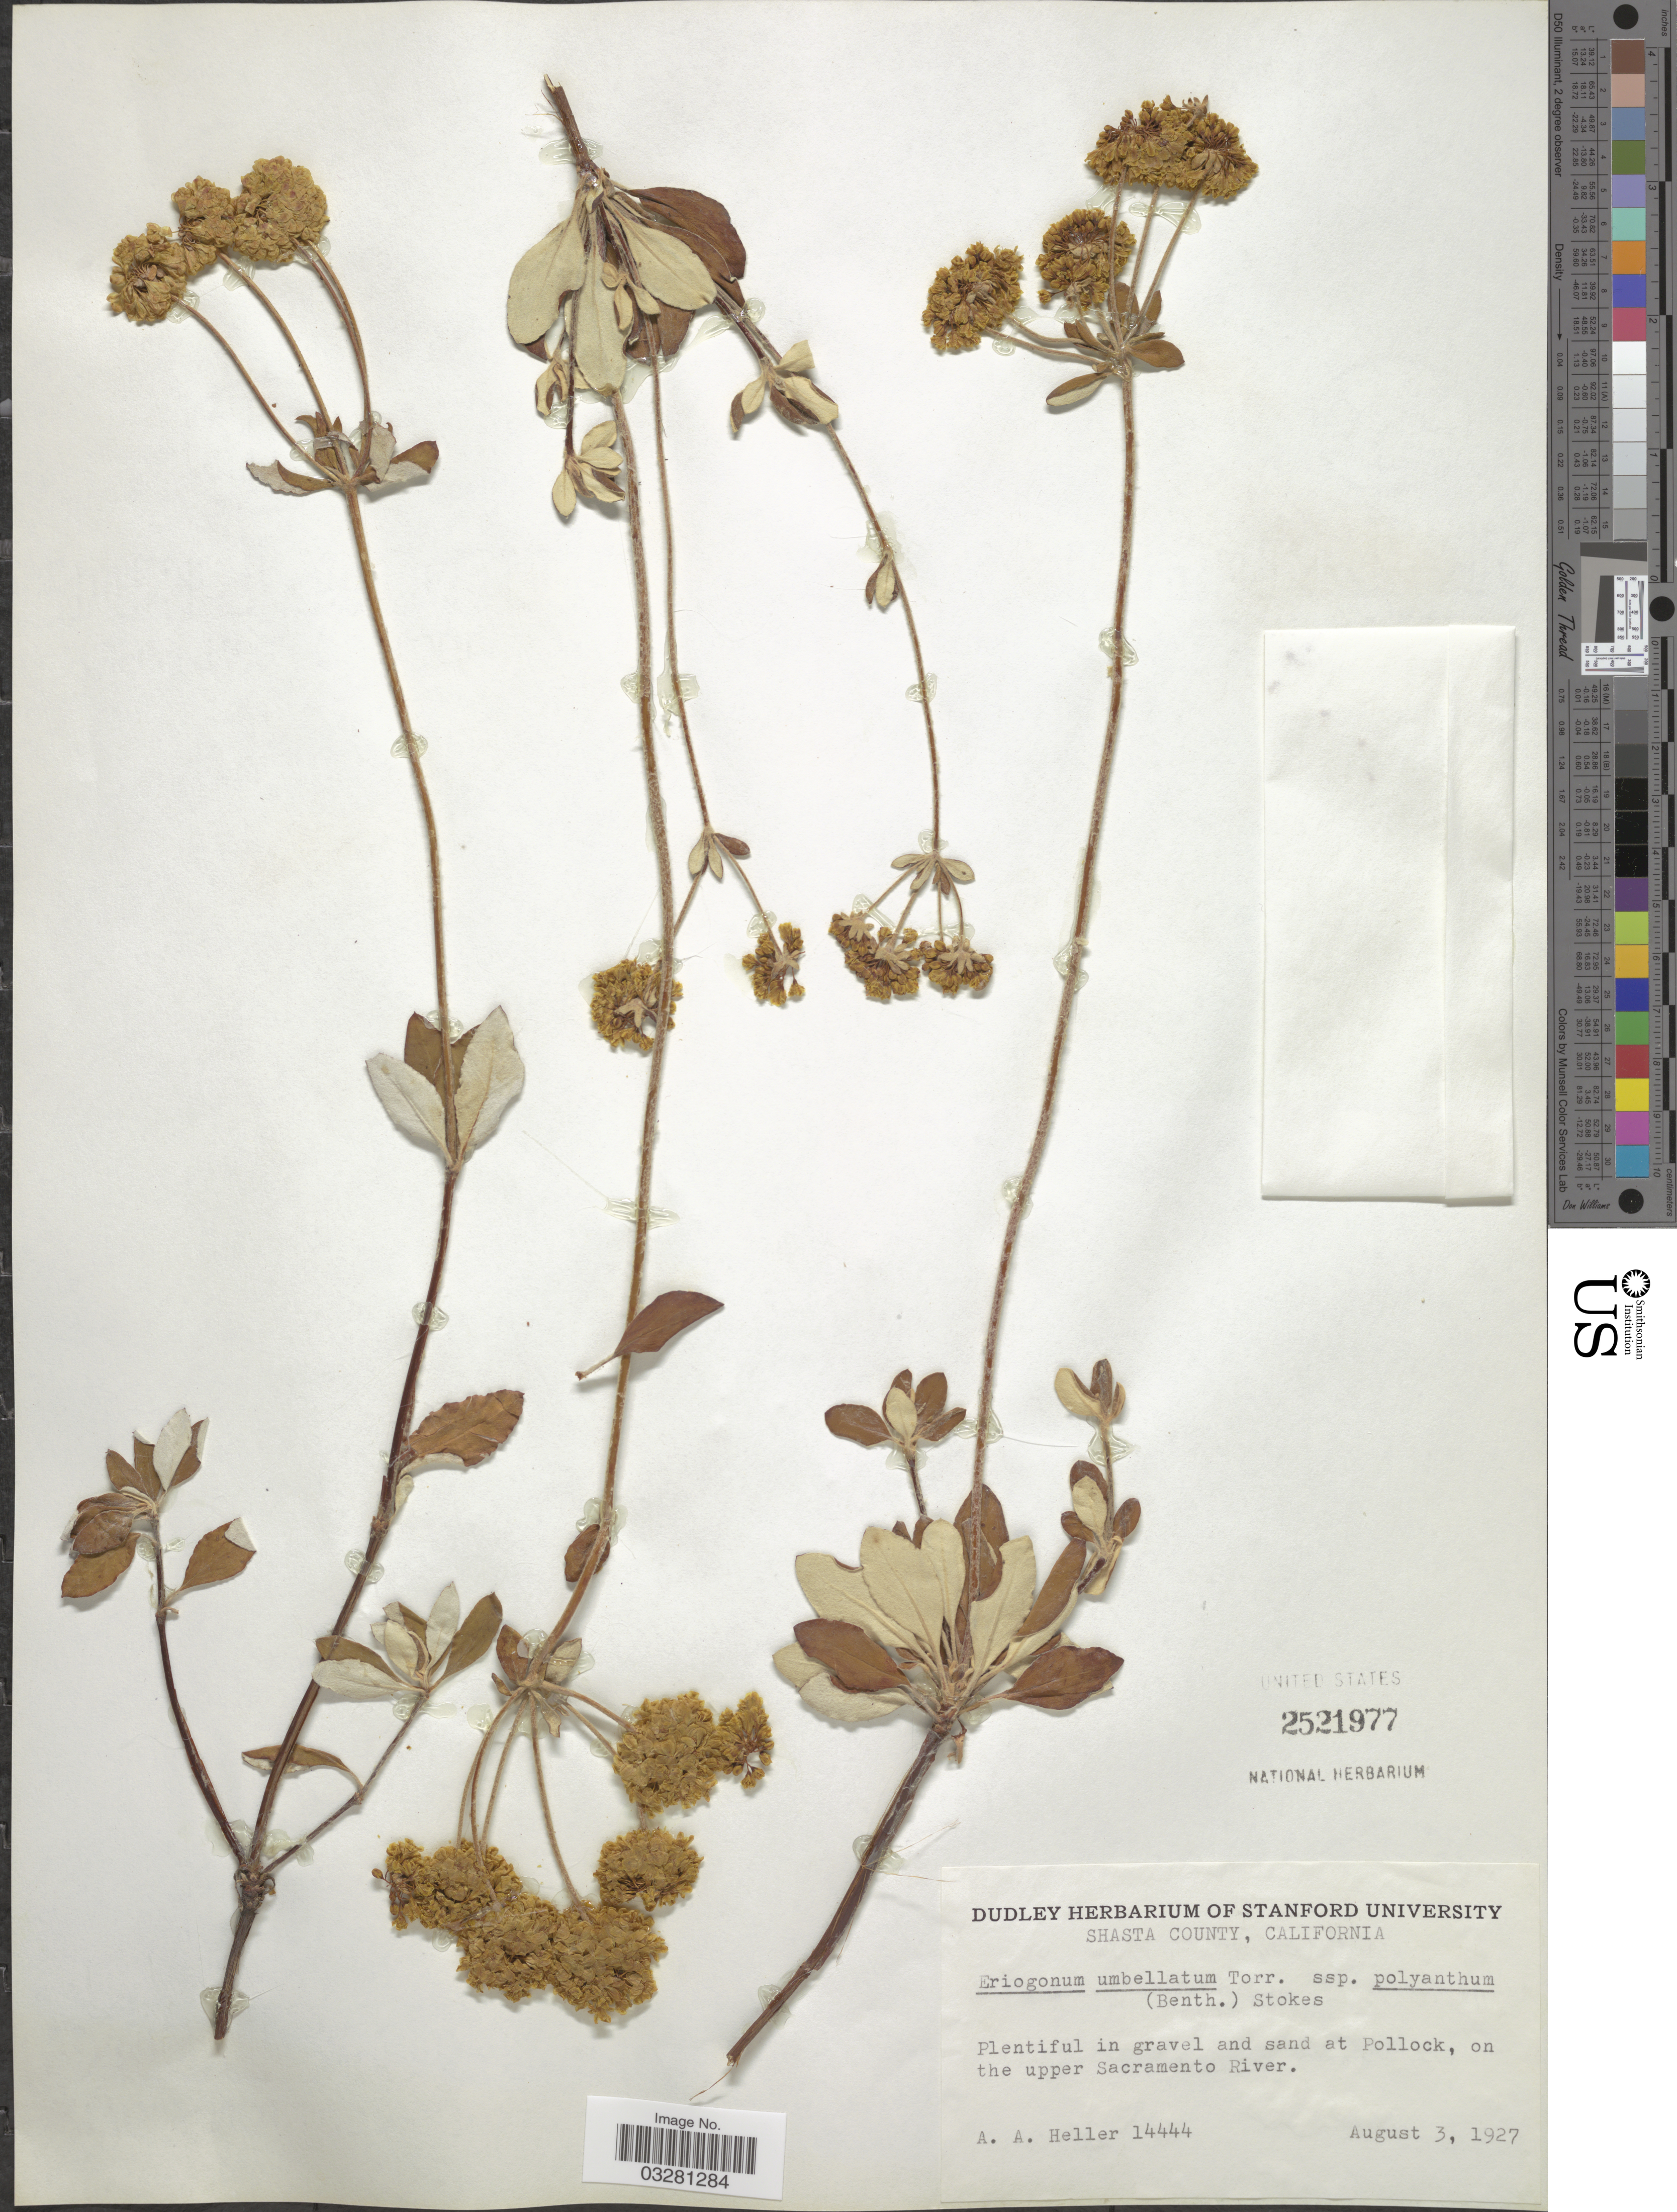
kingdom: Plantae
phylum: Tracheophyta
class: Magnoliopsida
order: Caryophyllales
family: Polygonaceae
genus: Eriogonum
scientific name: Eriogonum umbellatum var. umbellatum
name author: Torr.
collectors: A. A. Heller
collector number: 14444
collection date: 1927-08-03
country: United States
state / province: California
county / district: Shasta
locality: Shasta County. At Pollock, on the upper Sacramento River.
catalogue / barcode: US 2521977